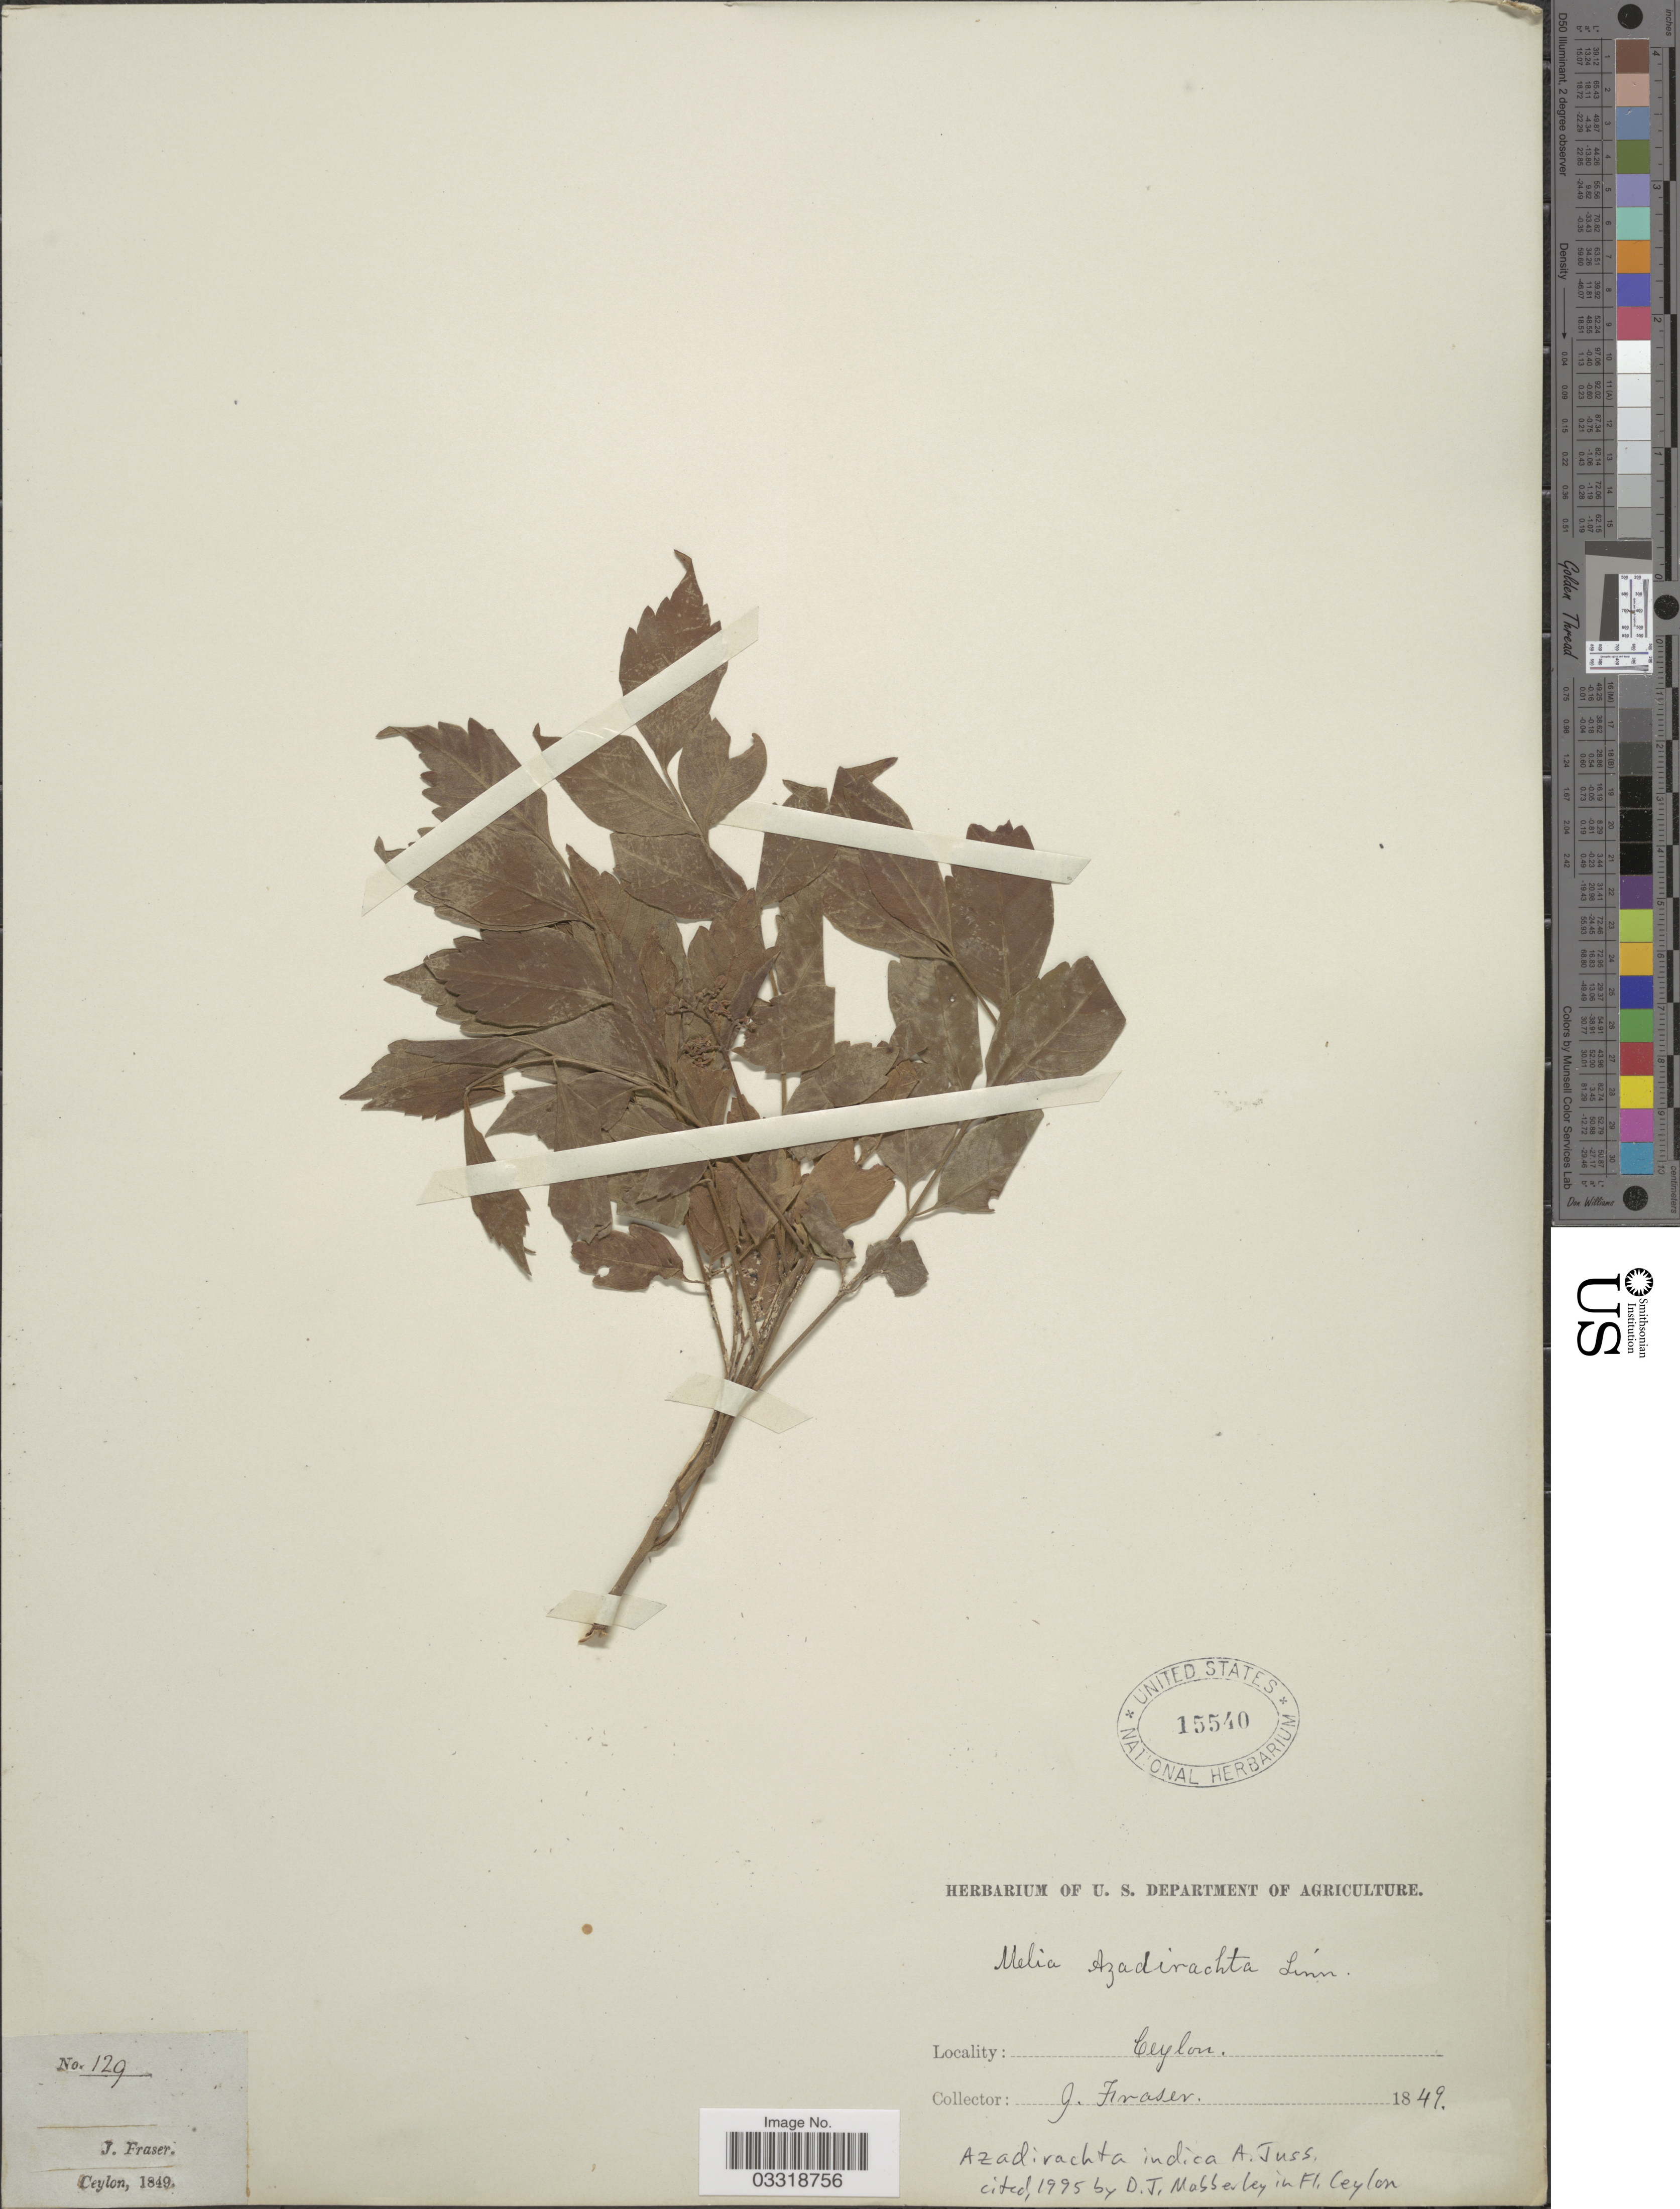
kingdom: Plantae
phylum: Tracheophyta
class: Magnoliopsida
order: Sapindales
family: Meliaceae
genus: Azadirachta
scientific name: Azadirachta indica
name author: A. Juss.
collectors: J. Fraser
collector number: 129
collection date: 1849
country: Sri Lanka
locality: Ceylon.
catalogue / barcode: US 15540